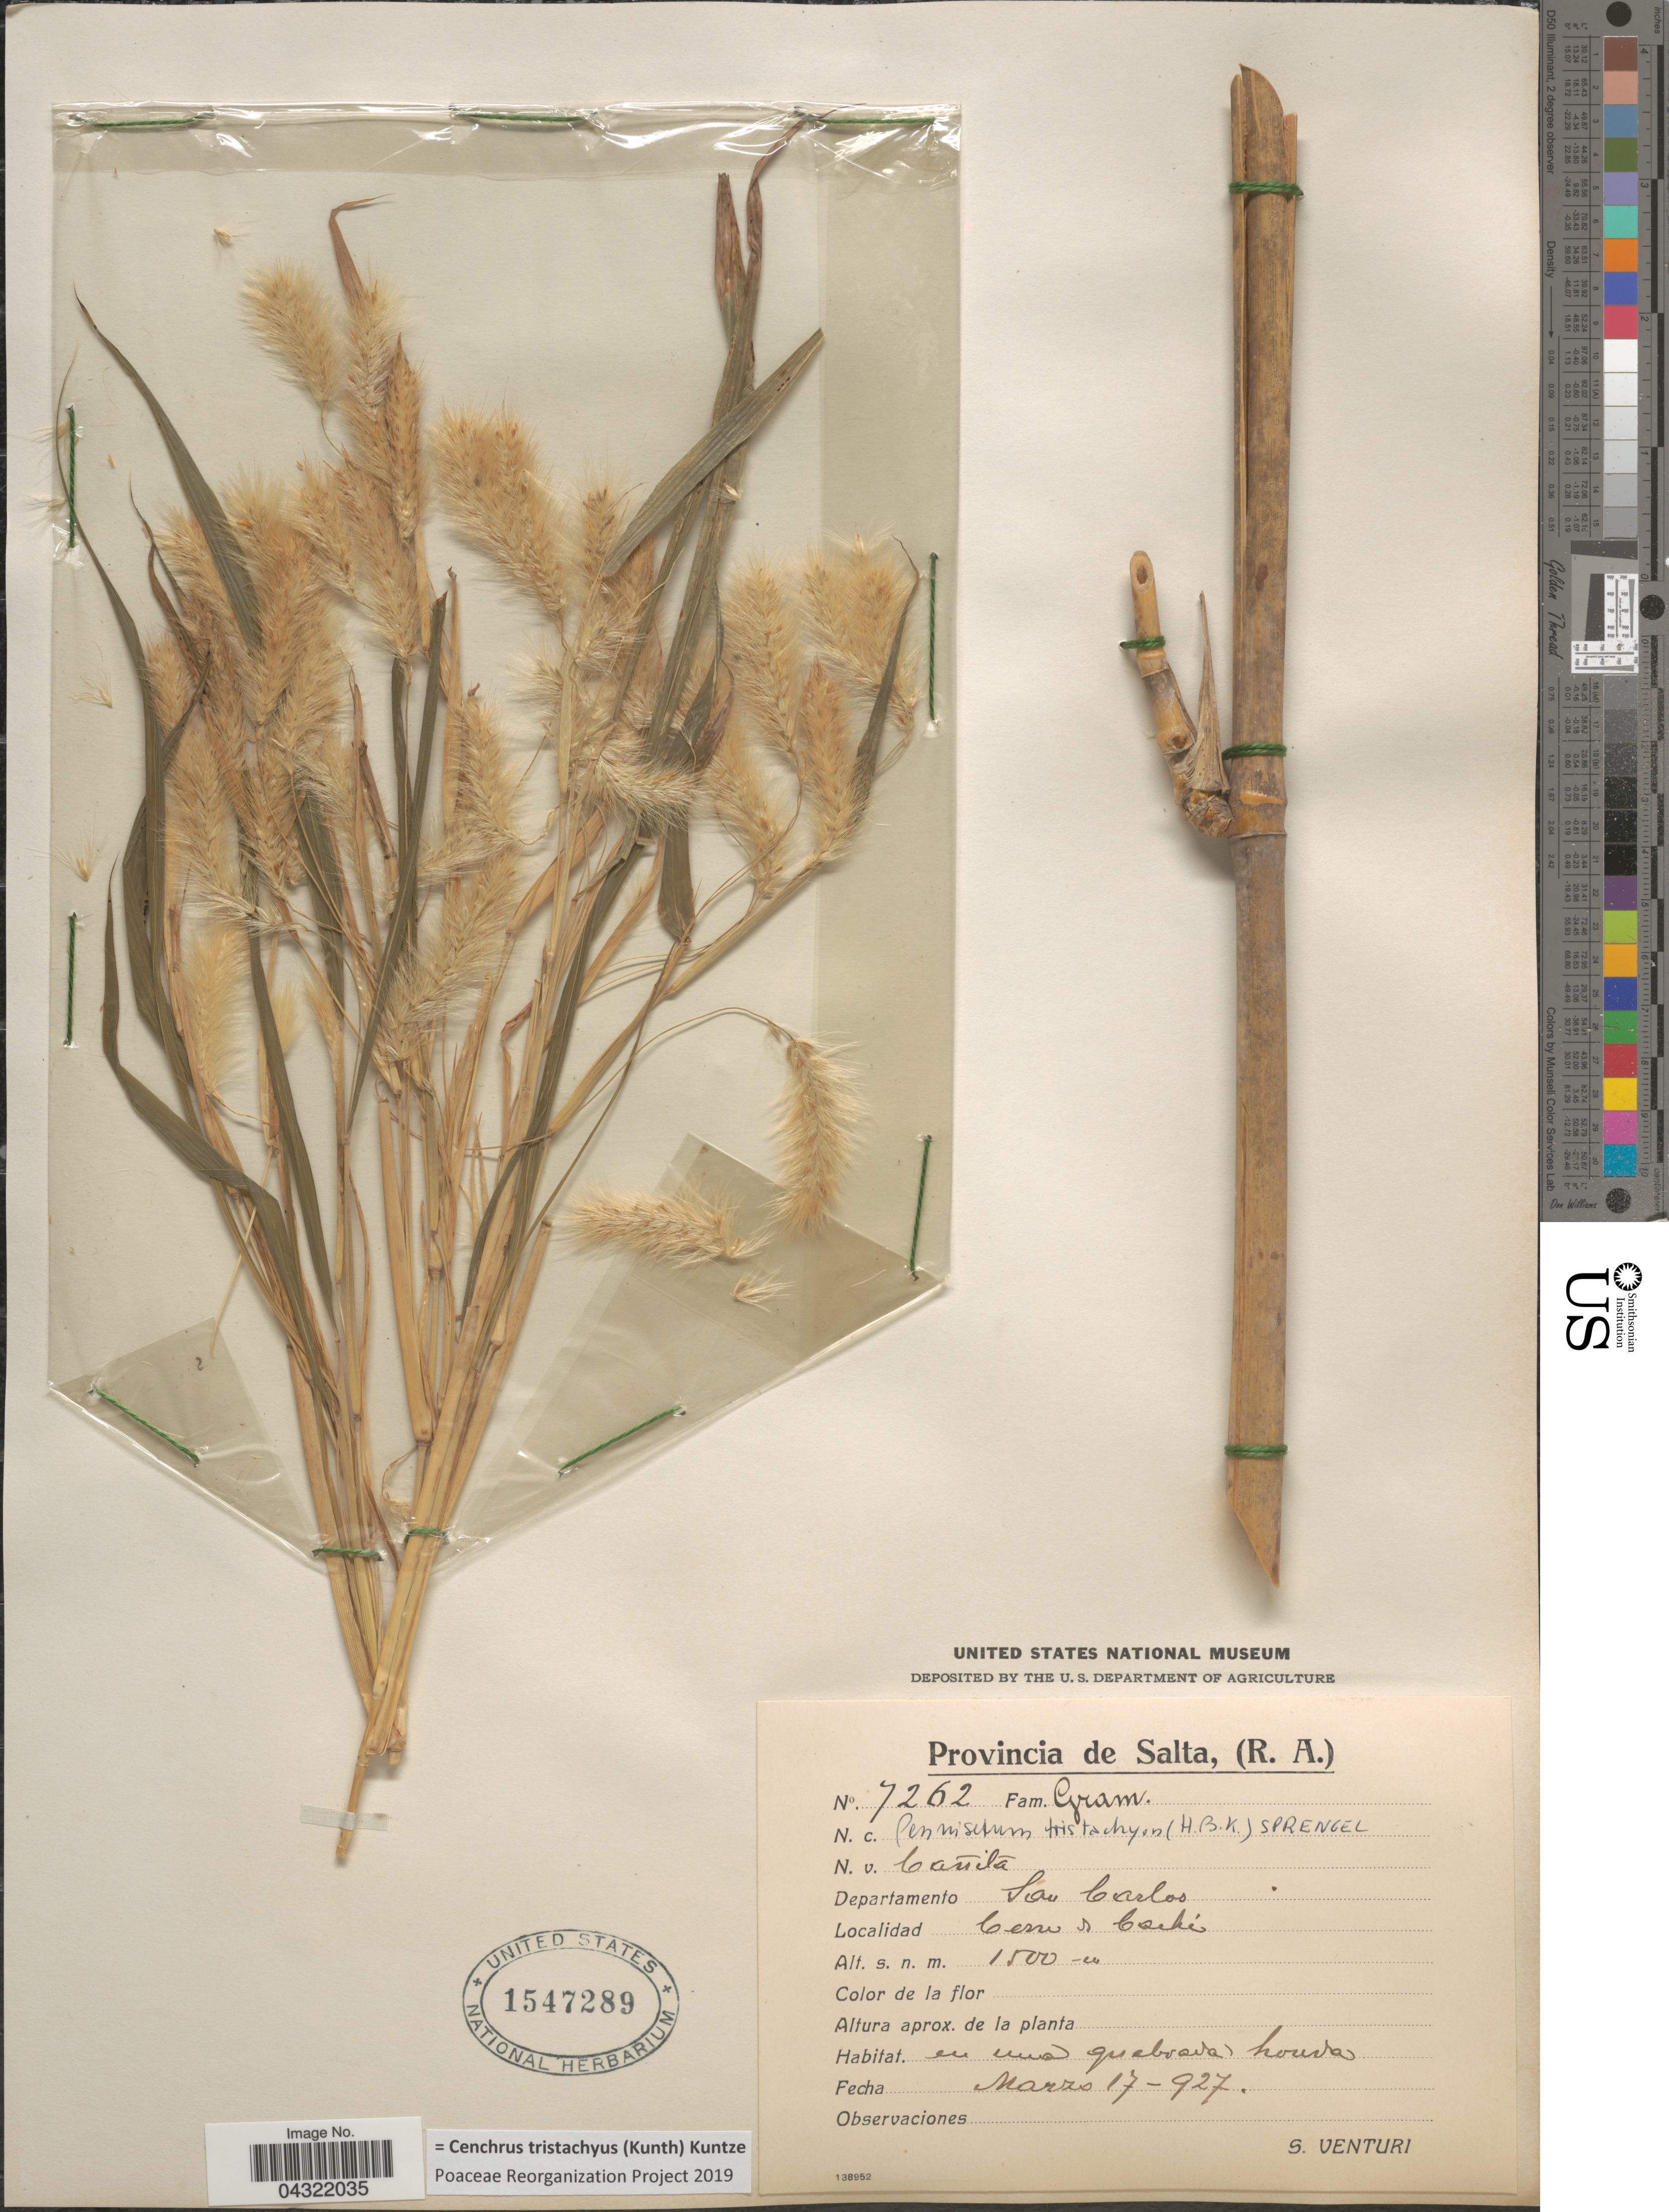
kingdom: Plantae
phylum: Tracheophyta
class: Liliopsida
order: Poales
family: Poaceae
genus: Cenchrus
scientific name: Cenchrus tristachyus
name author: (Kunth) Kuntze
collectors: S. Venturi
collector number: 7262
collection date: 1927-03-17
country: Argentina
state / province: Salta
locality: Departamento San Carlos. Cerro de Cachi.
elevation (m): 1500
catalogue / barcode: US 1547289